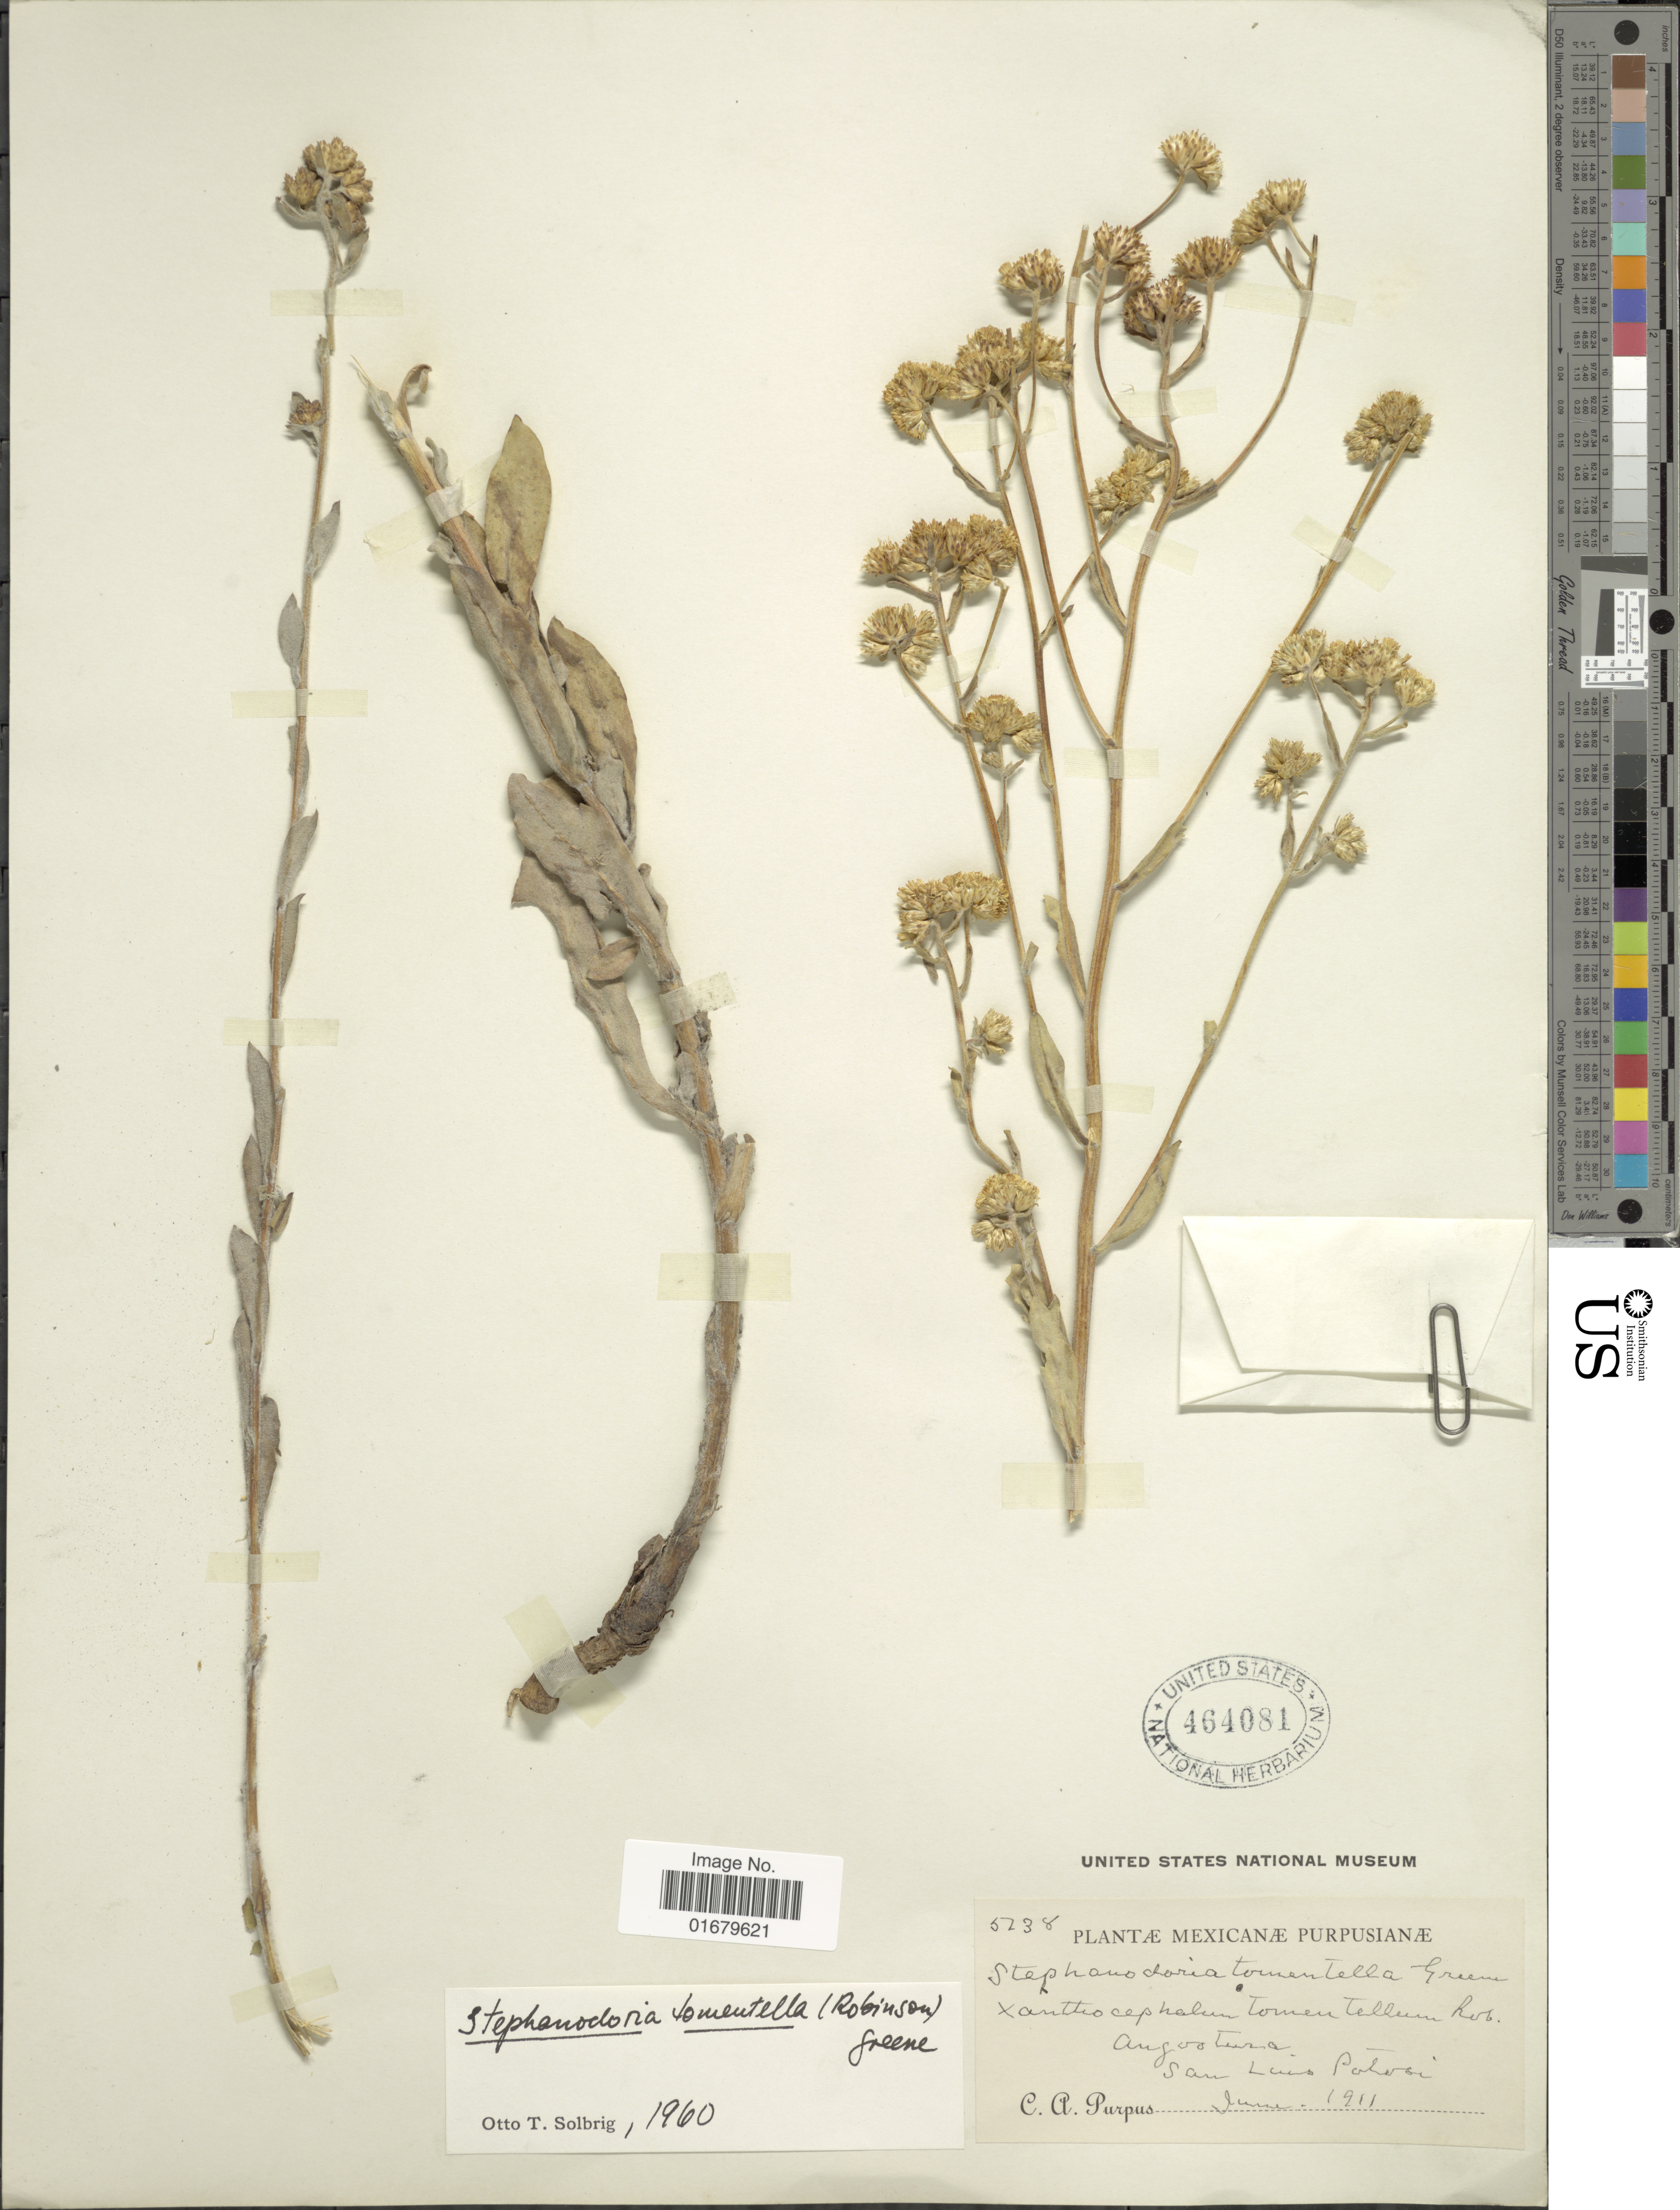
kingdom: Plantae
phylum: Tracheophyta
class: Magnoliopsida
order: Asterales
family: Asteraceae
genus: Xanthocephalum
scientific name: Xanthocephalum tomentellum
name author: B.L. Rob.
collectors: C. A. Purpus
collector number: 5138*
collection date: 1911-06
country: Mexico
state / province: San Luis Potosí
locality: Angostura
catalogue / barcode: US 464081